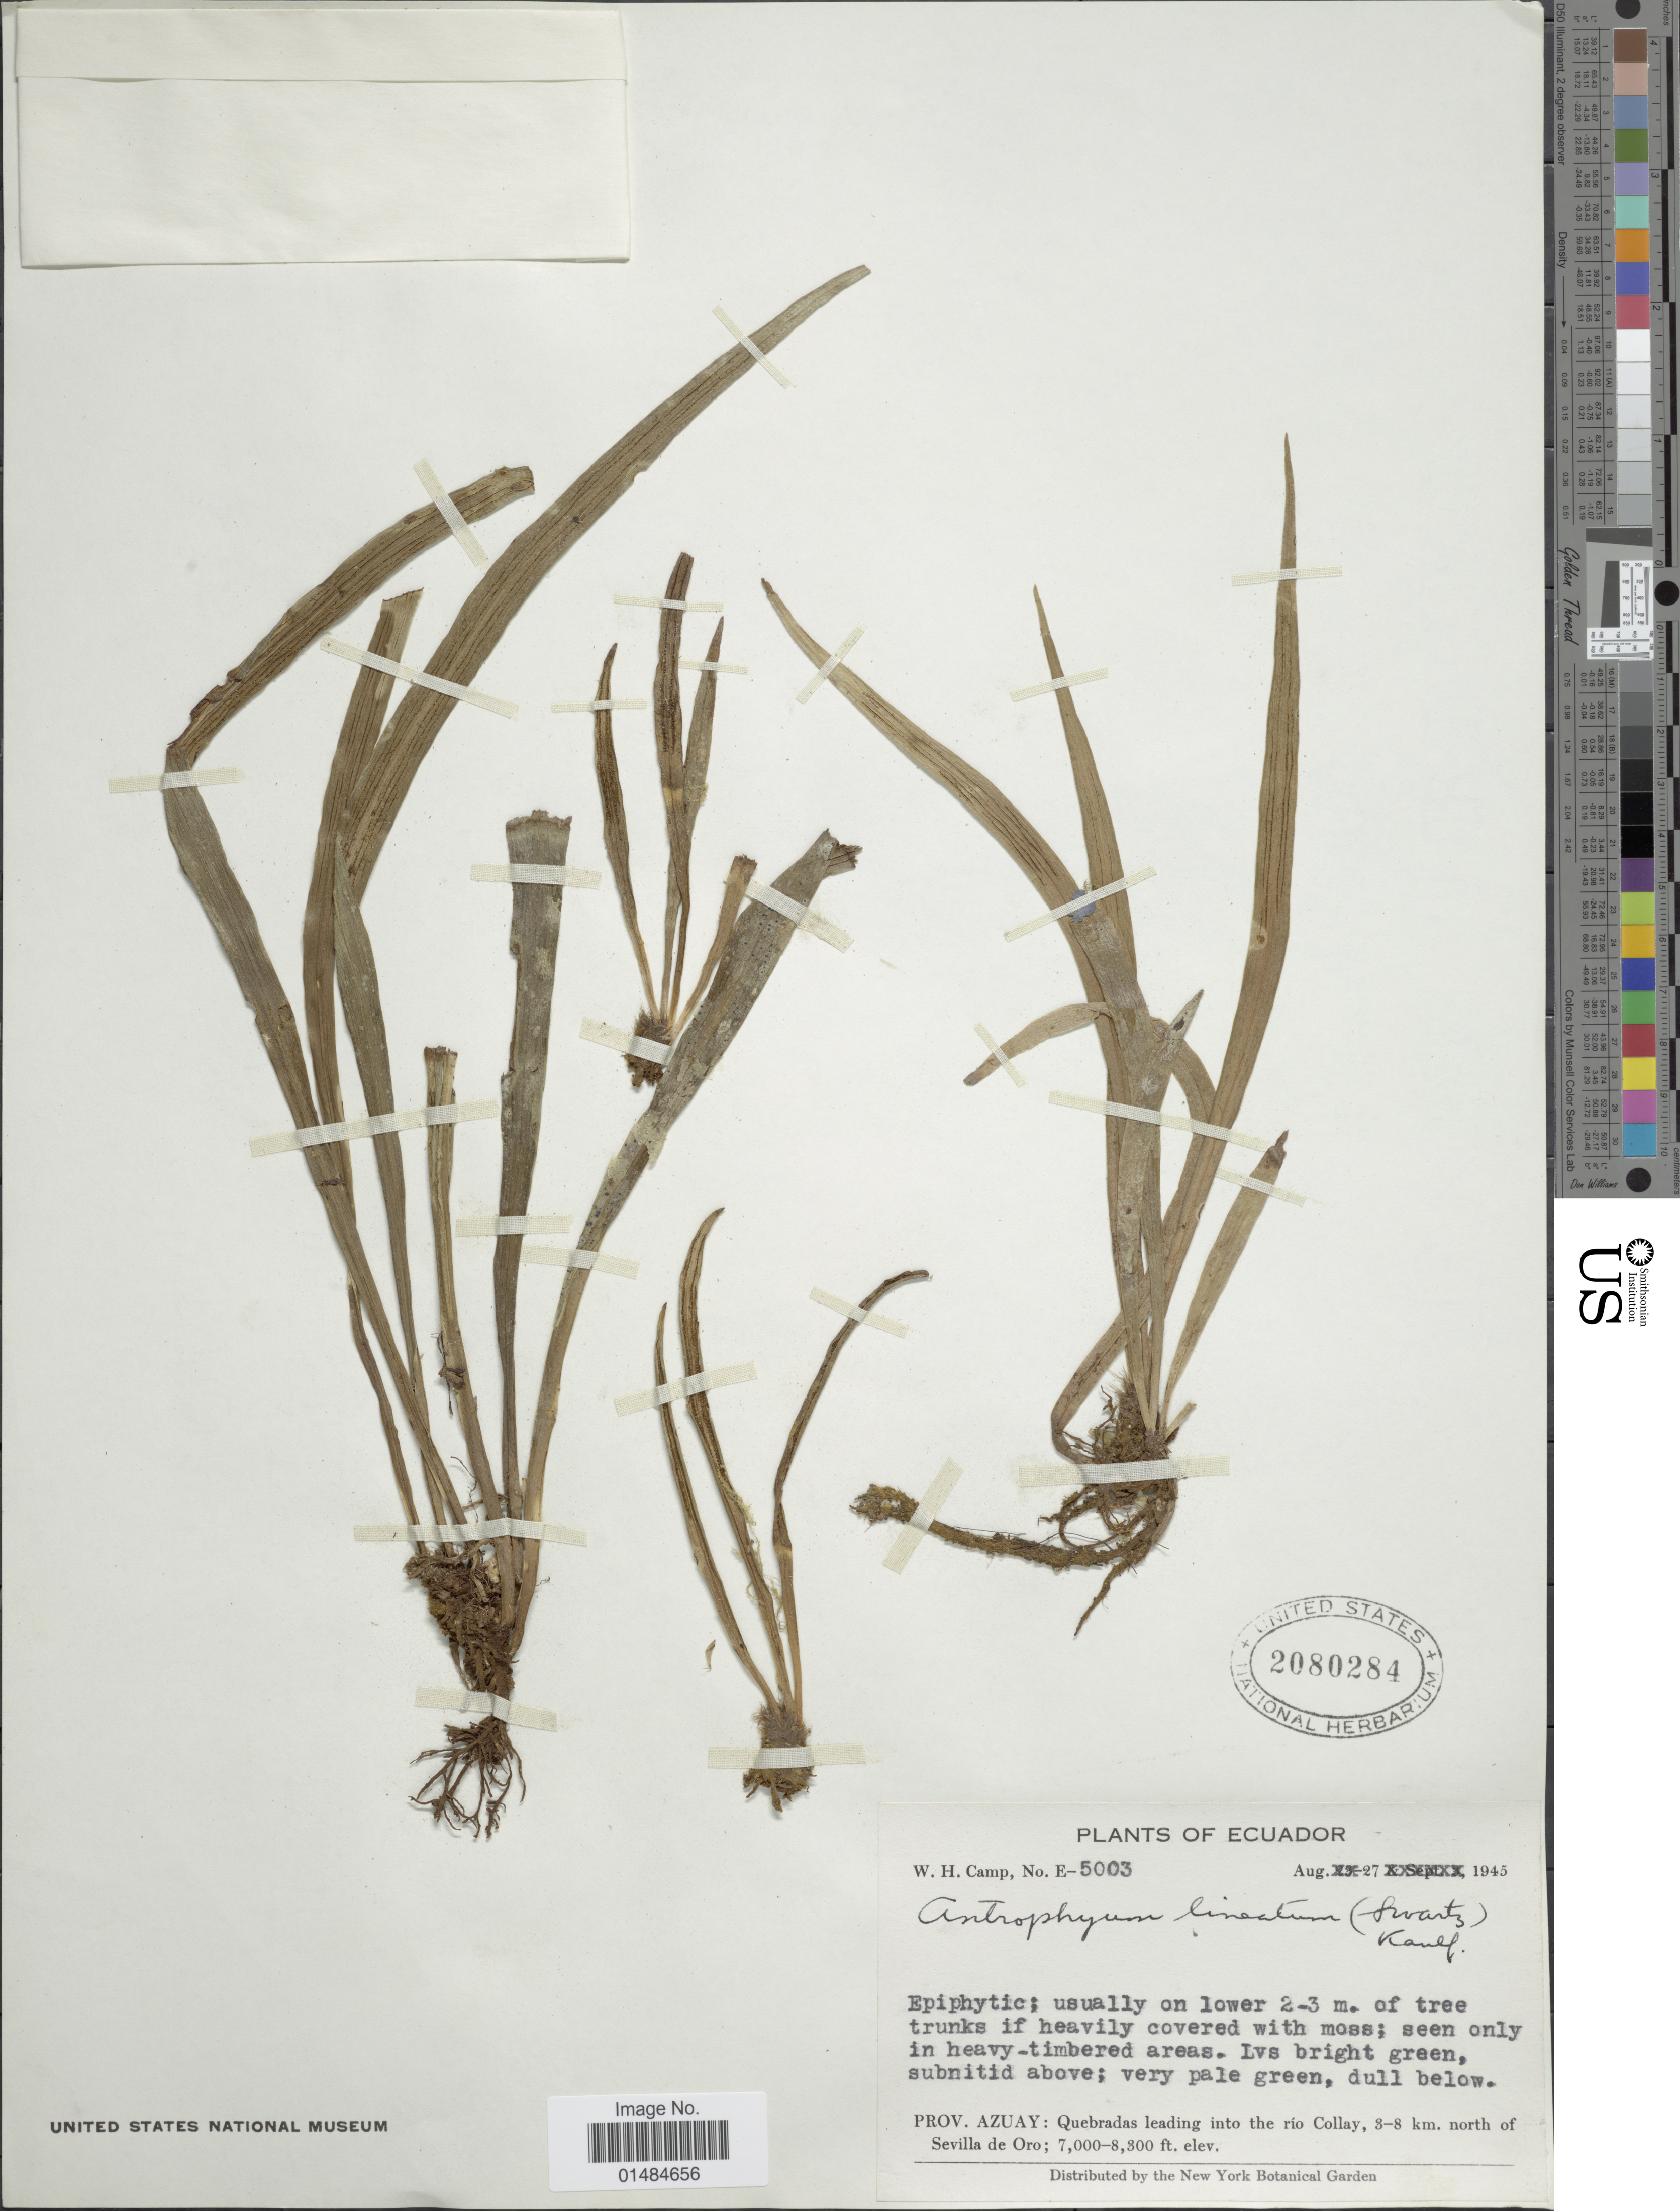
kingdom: Plantae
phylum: Tracheophyta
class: Polypodiopsida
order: Polypodiales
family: Pteridaceae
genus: Polytaenium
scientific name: Polytaenium lineatum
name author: (Sw.) J. Sm.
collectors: W. H. Camp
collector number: E-5003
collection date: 1945-08-27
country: Ecuador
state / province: Azuay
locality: Quebradas leading into the Rio Collay, 3-8 km. north of Sevilla de Oro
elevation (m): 2134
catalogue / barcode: US 2080284